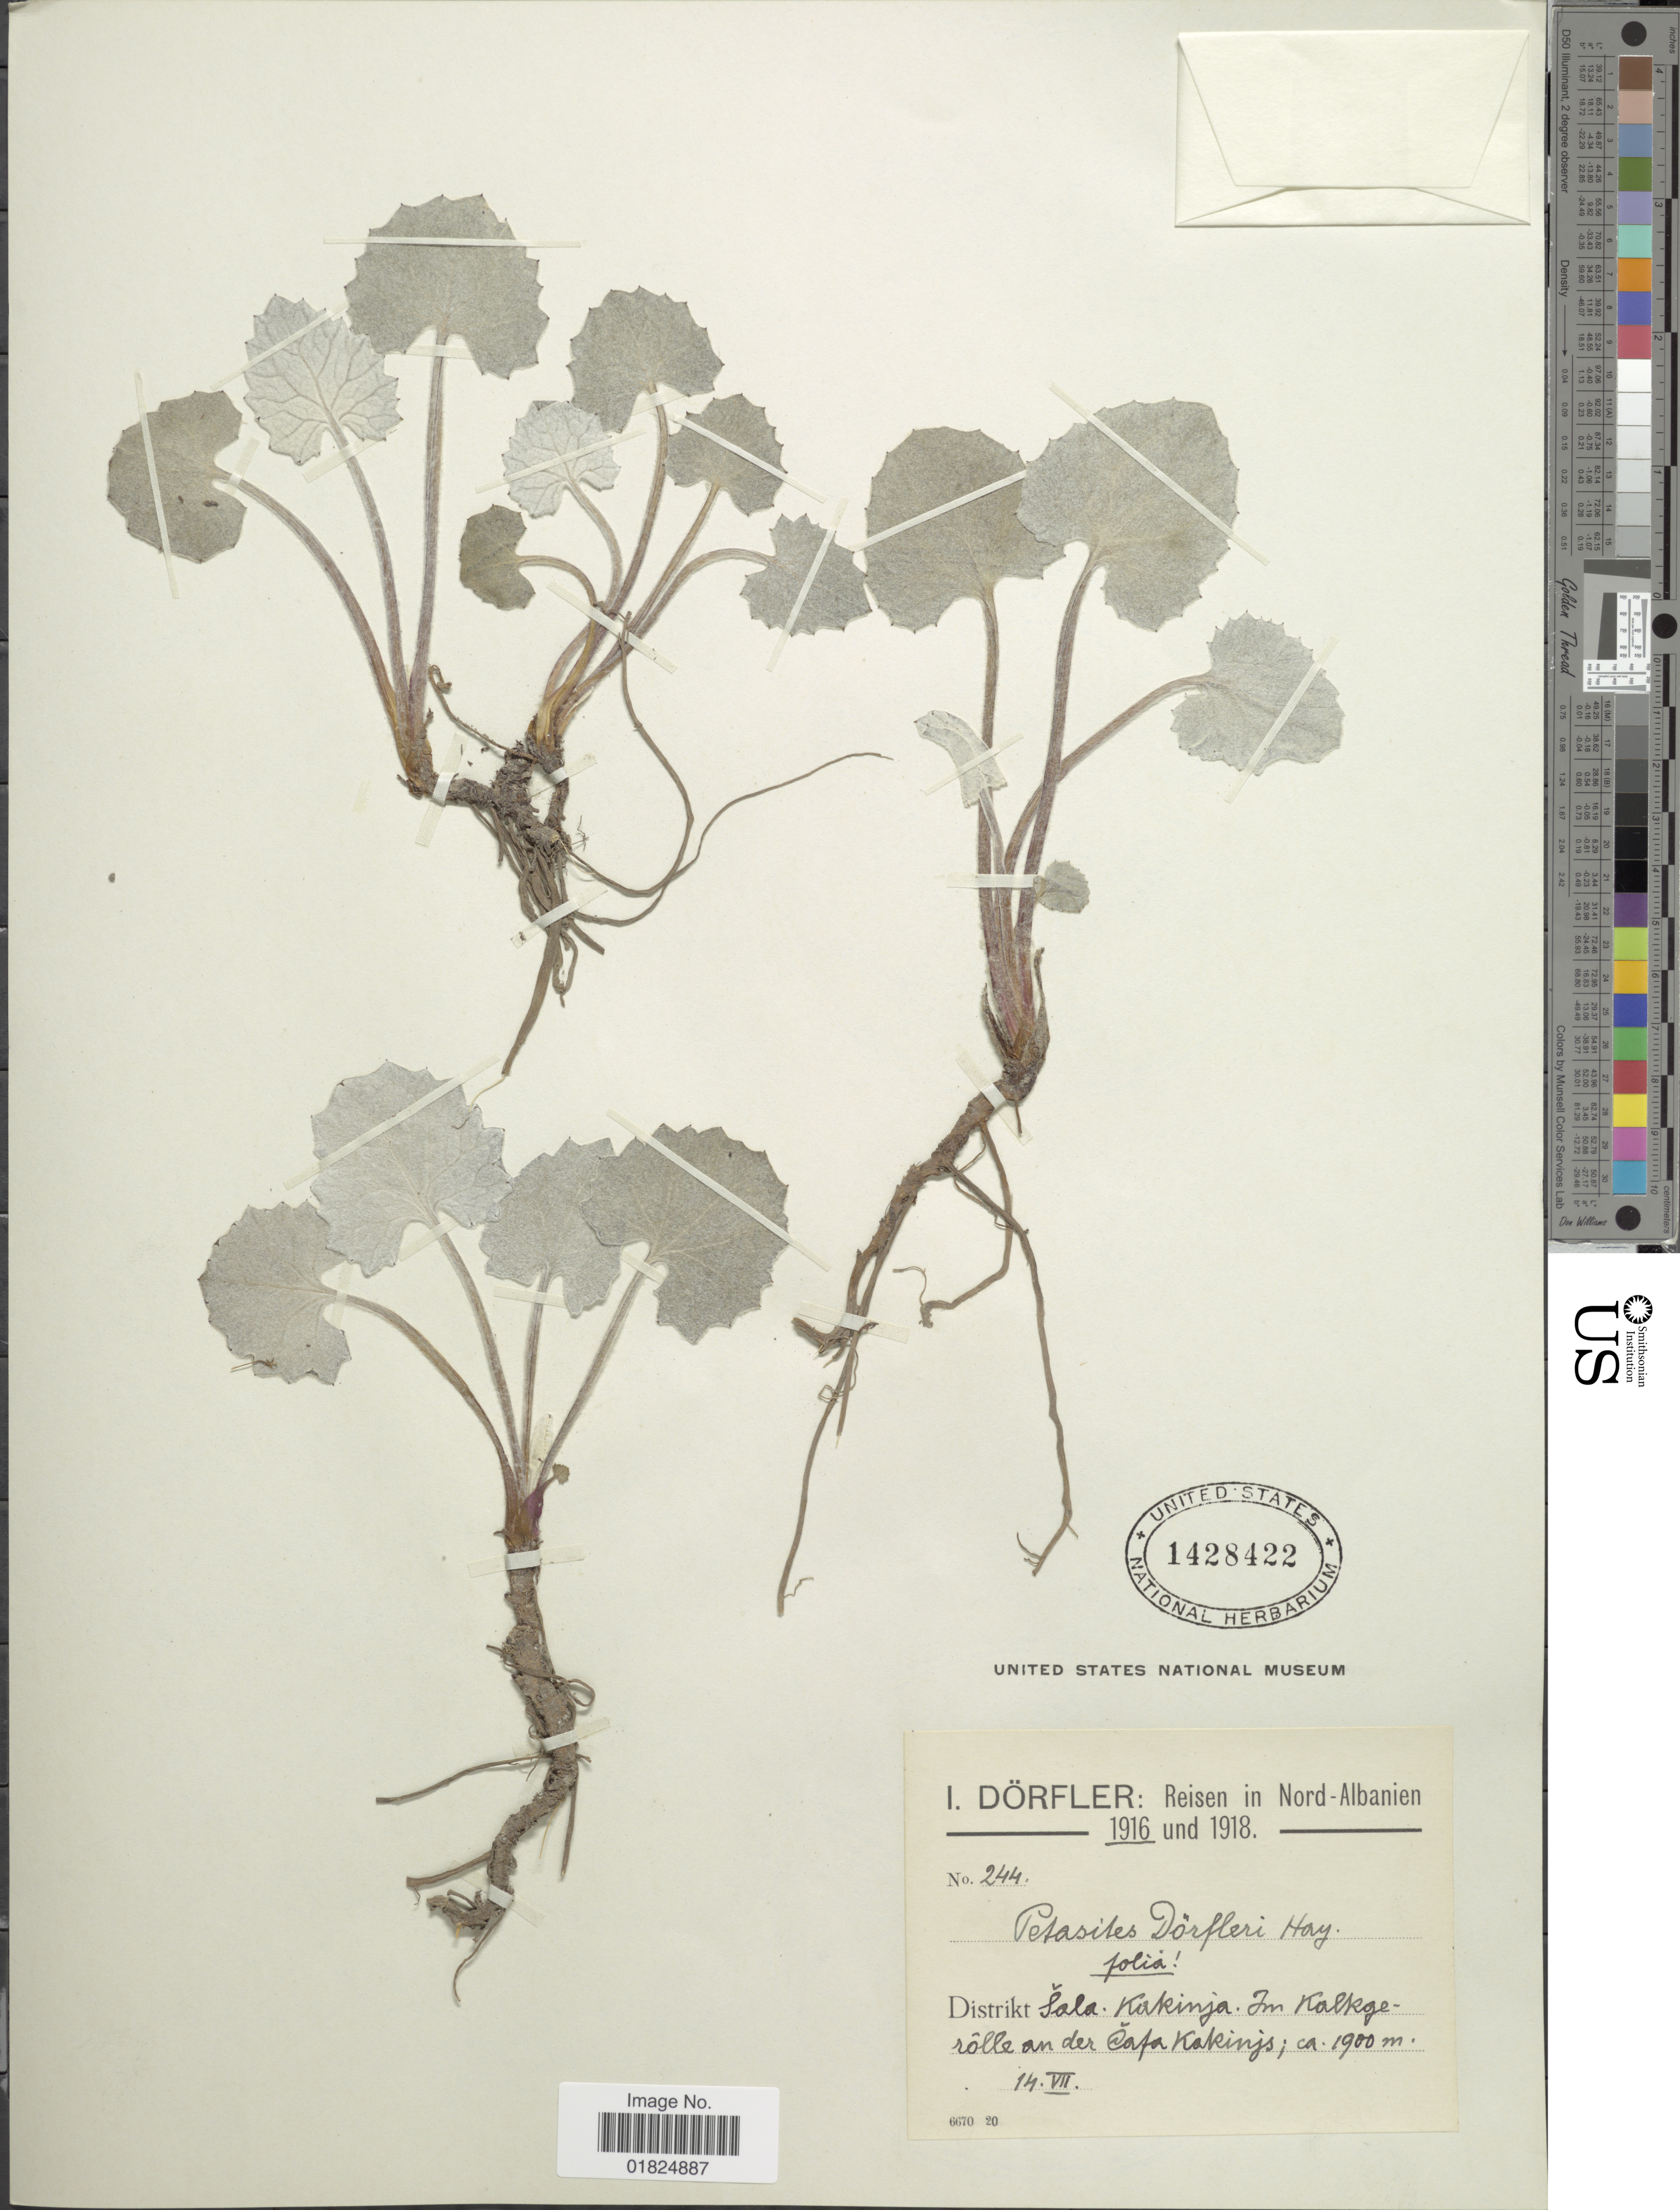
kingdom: Plantae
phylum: Tracheophyta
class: Magnoliopsida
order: Asterales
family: Asteraceae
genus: Petasites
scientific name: Petasites doerfleri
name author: Hayek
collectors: I. Dörfler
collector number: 244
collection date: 1916-07-14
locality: Distrikt Sala. Kakinja. Im Kalgerolle an der Caga Kakinjs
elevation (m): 1900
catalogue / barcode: US 1428422